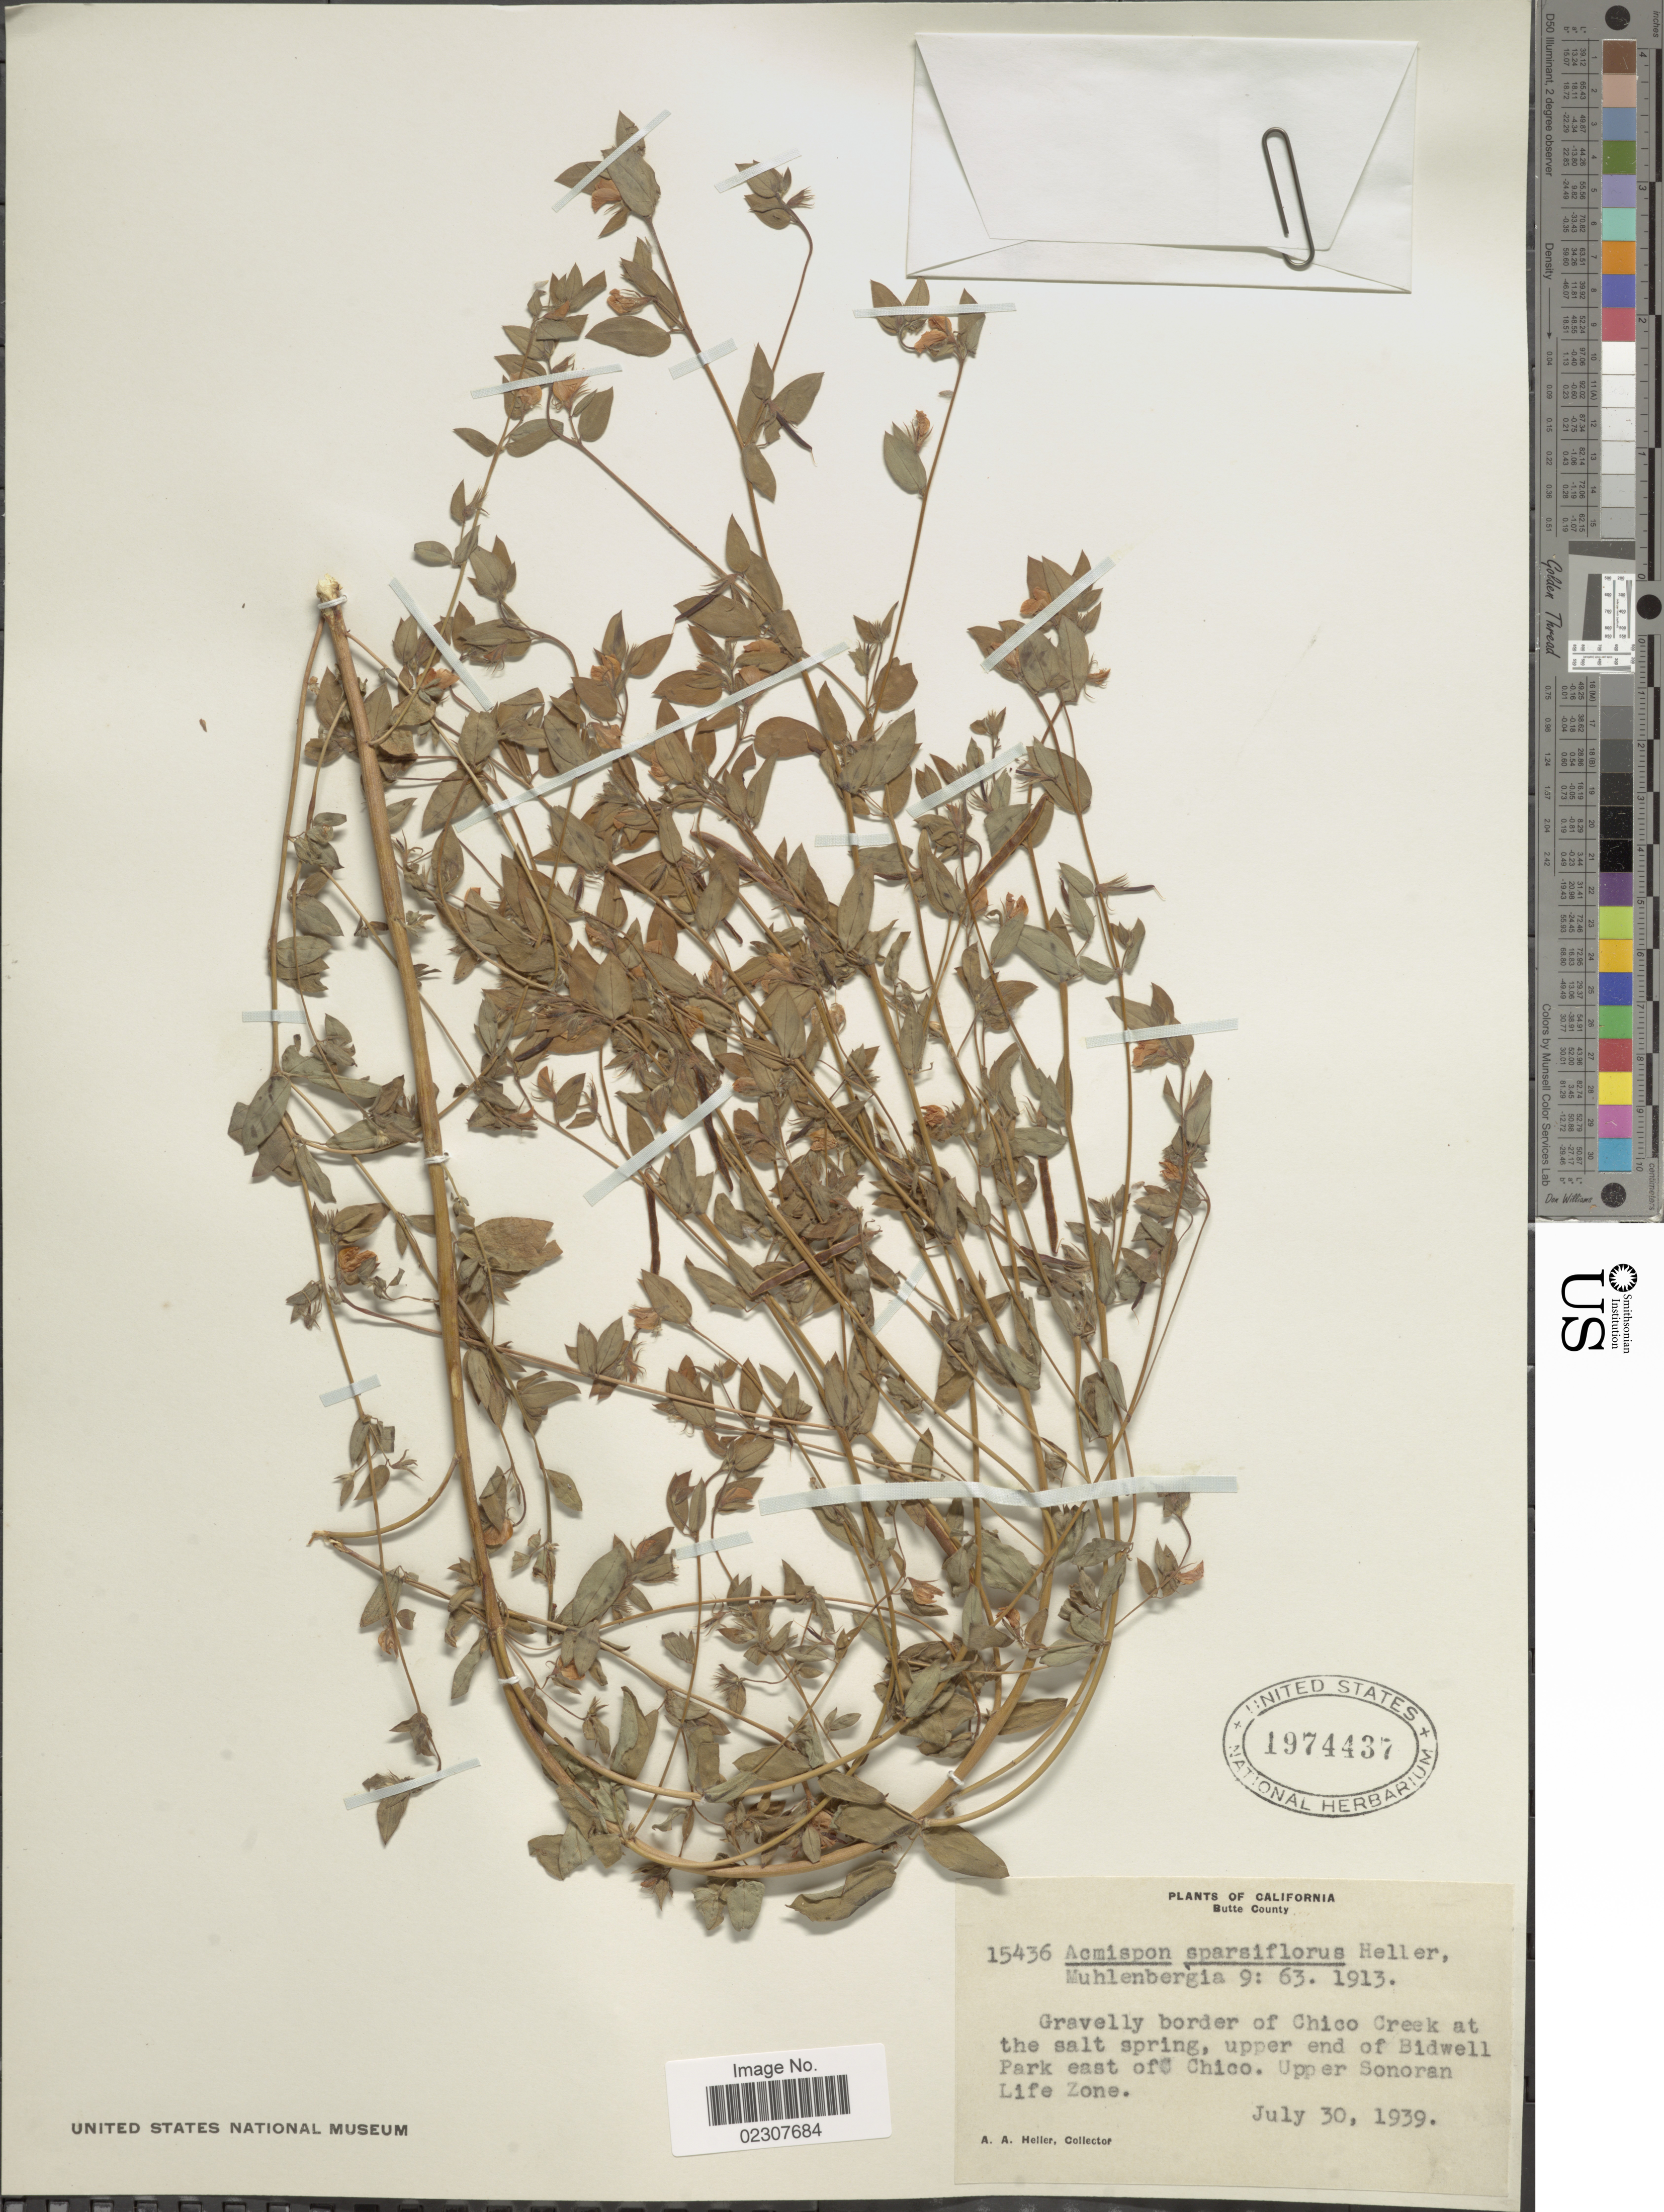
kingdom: Plantae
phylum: Tracheophyta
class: Magnoliopsida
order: Fabales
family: Fabaceae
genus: Acmispon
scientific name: Acmispon sparsiflorus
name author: A. Heller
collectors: A. A. Heller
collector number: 15436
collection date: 1939-07-30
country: United States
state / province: California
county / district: Butte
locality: Butte County, Gravelly broder of Chico Creek at the salt spring, upper end of Bidwell Park east of Chico. Upper Sonoran Life Zone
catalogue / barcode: US 1974437